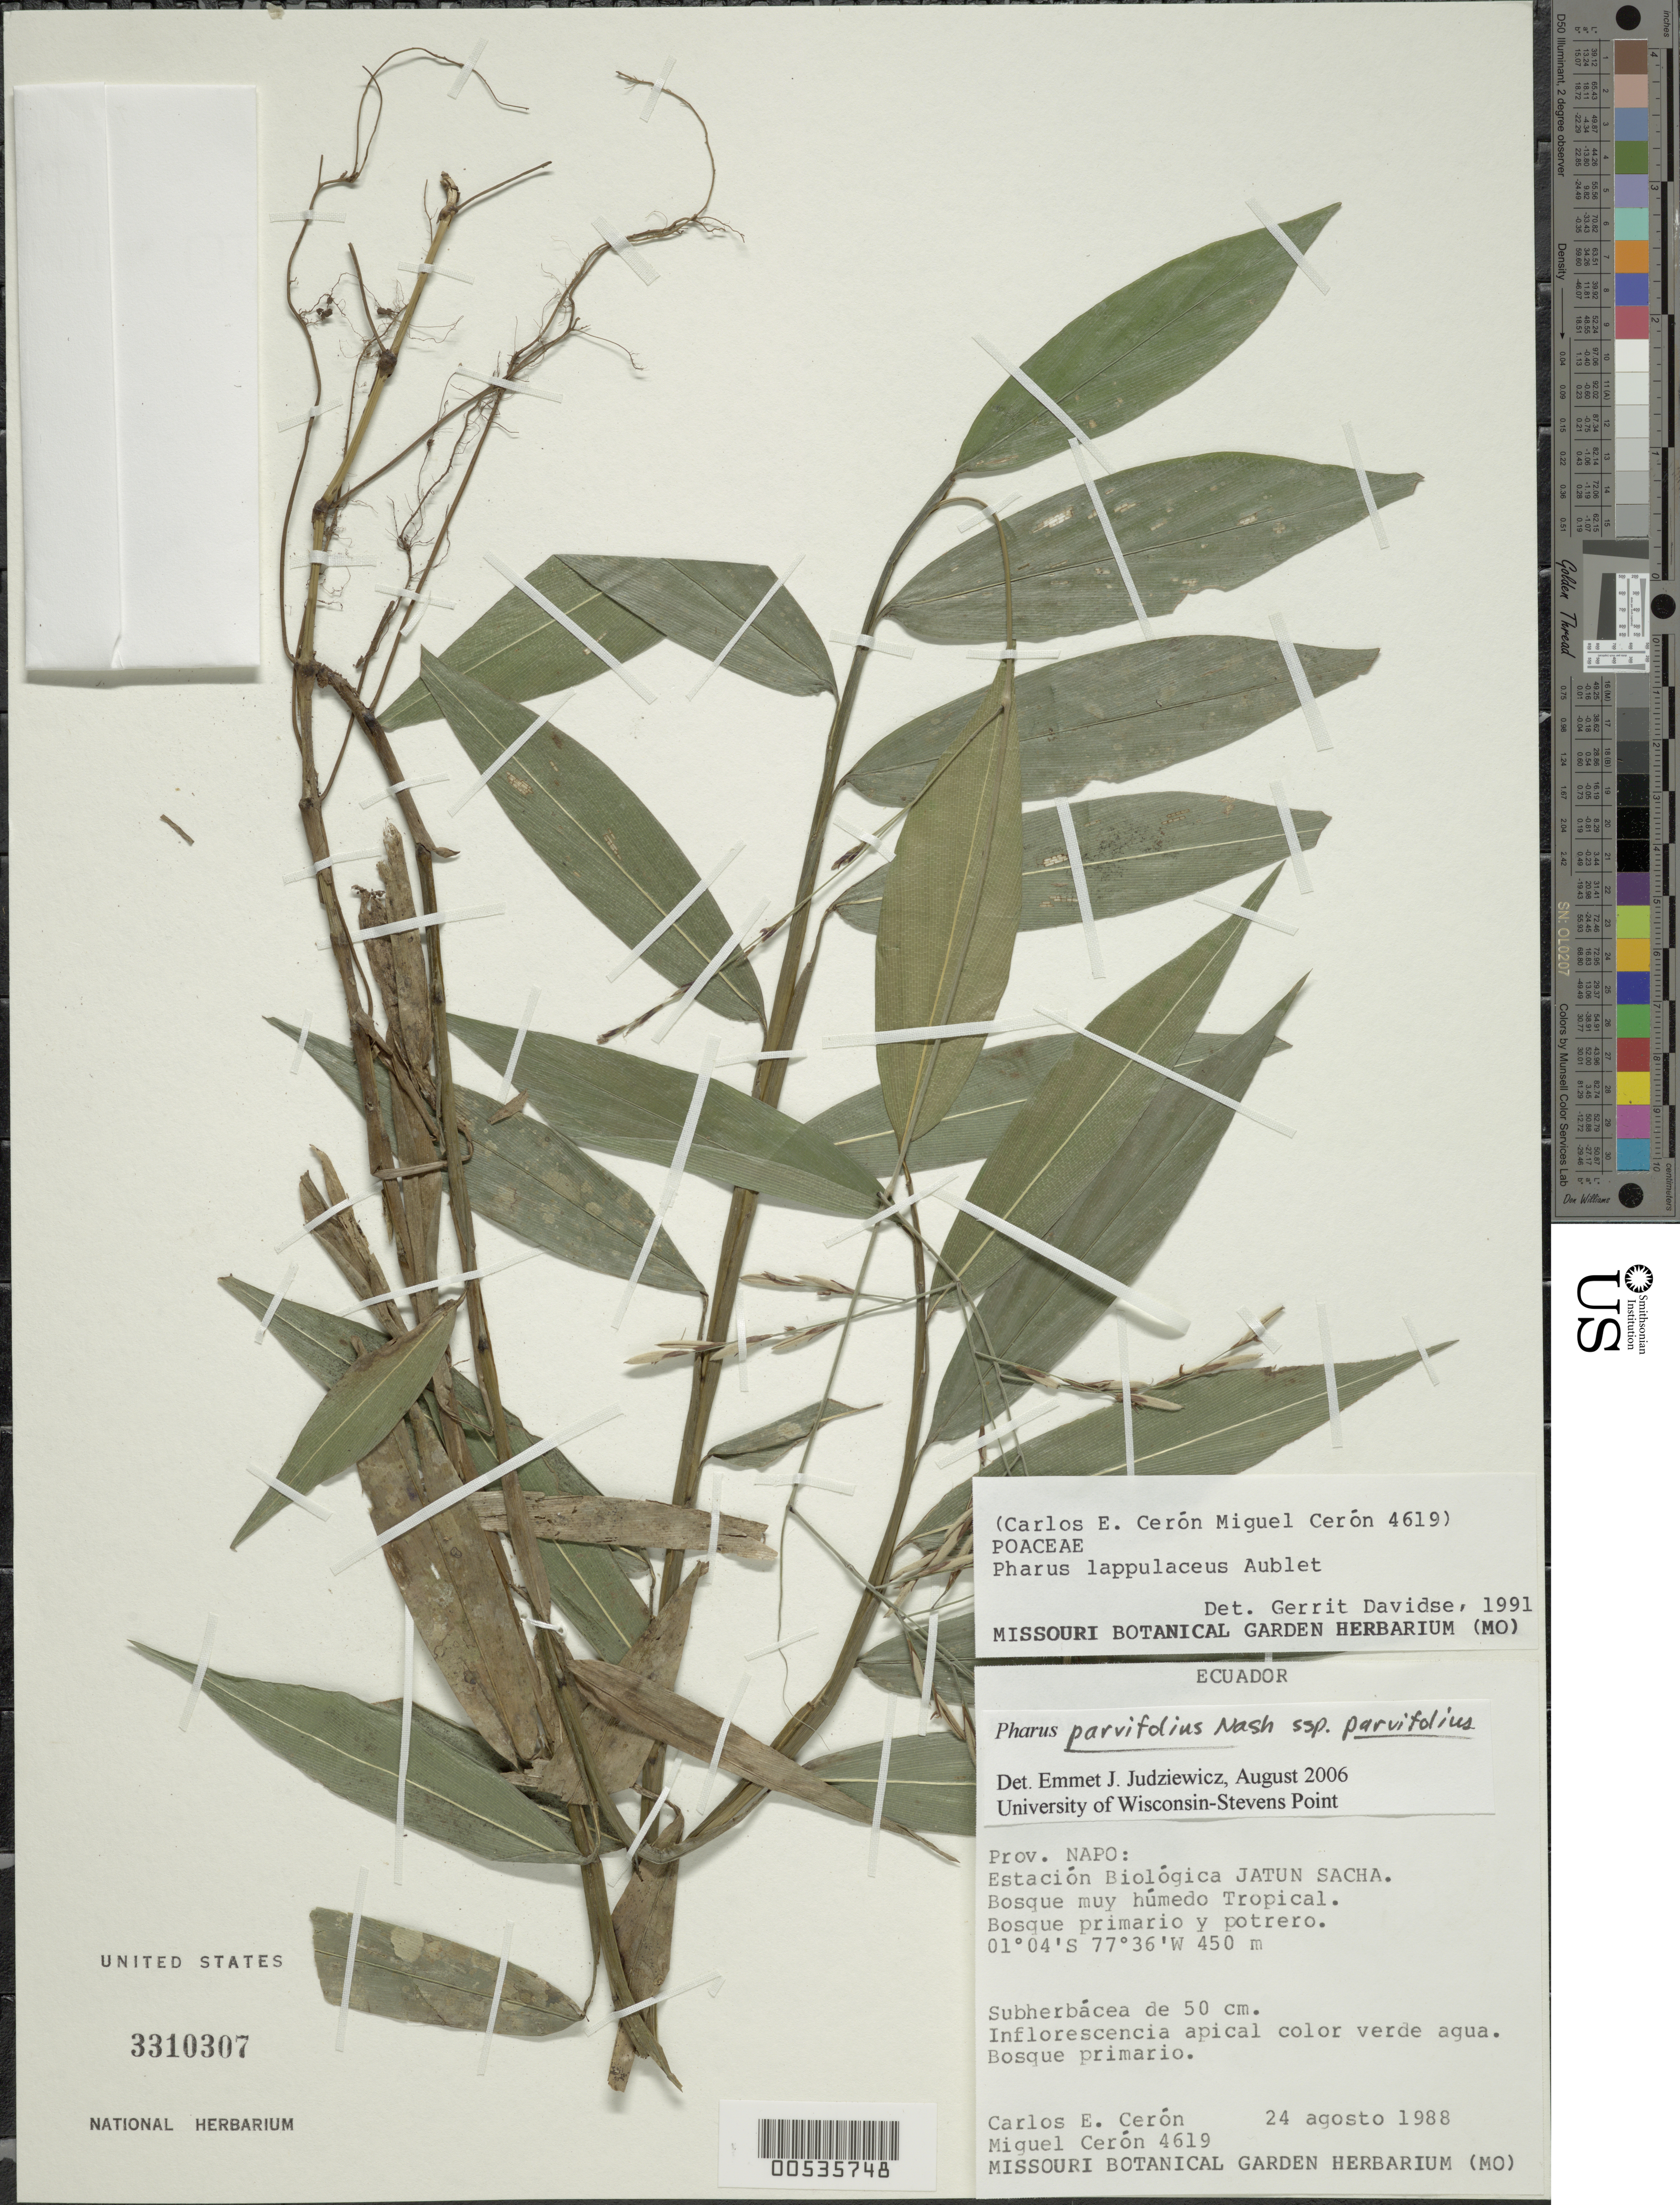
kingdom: Plantae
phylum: Tracheophyta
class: Liliopsida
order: Poales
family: Poaceae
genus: Pharus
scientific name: Pharus parvifolius subsp. parvifolius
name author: Nash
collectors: C. E. Cerón M. & M. Ceron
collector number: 4619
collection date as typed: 24 Aug 1988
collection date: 1988-08-24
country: Ecuador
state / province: Napo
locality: Jatun Sacha Biological Station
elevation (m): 450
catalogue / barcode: US 3310307